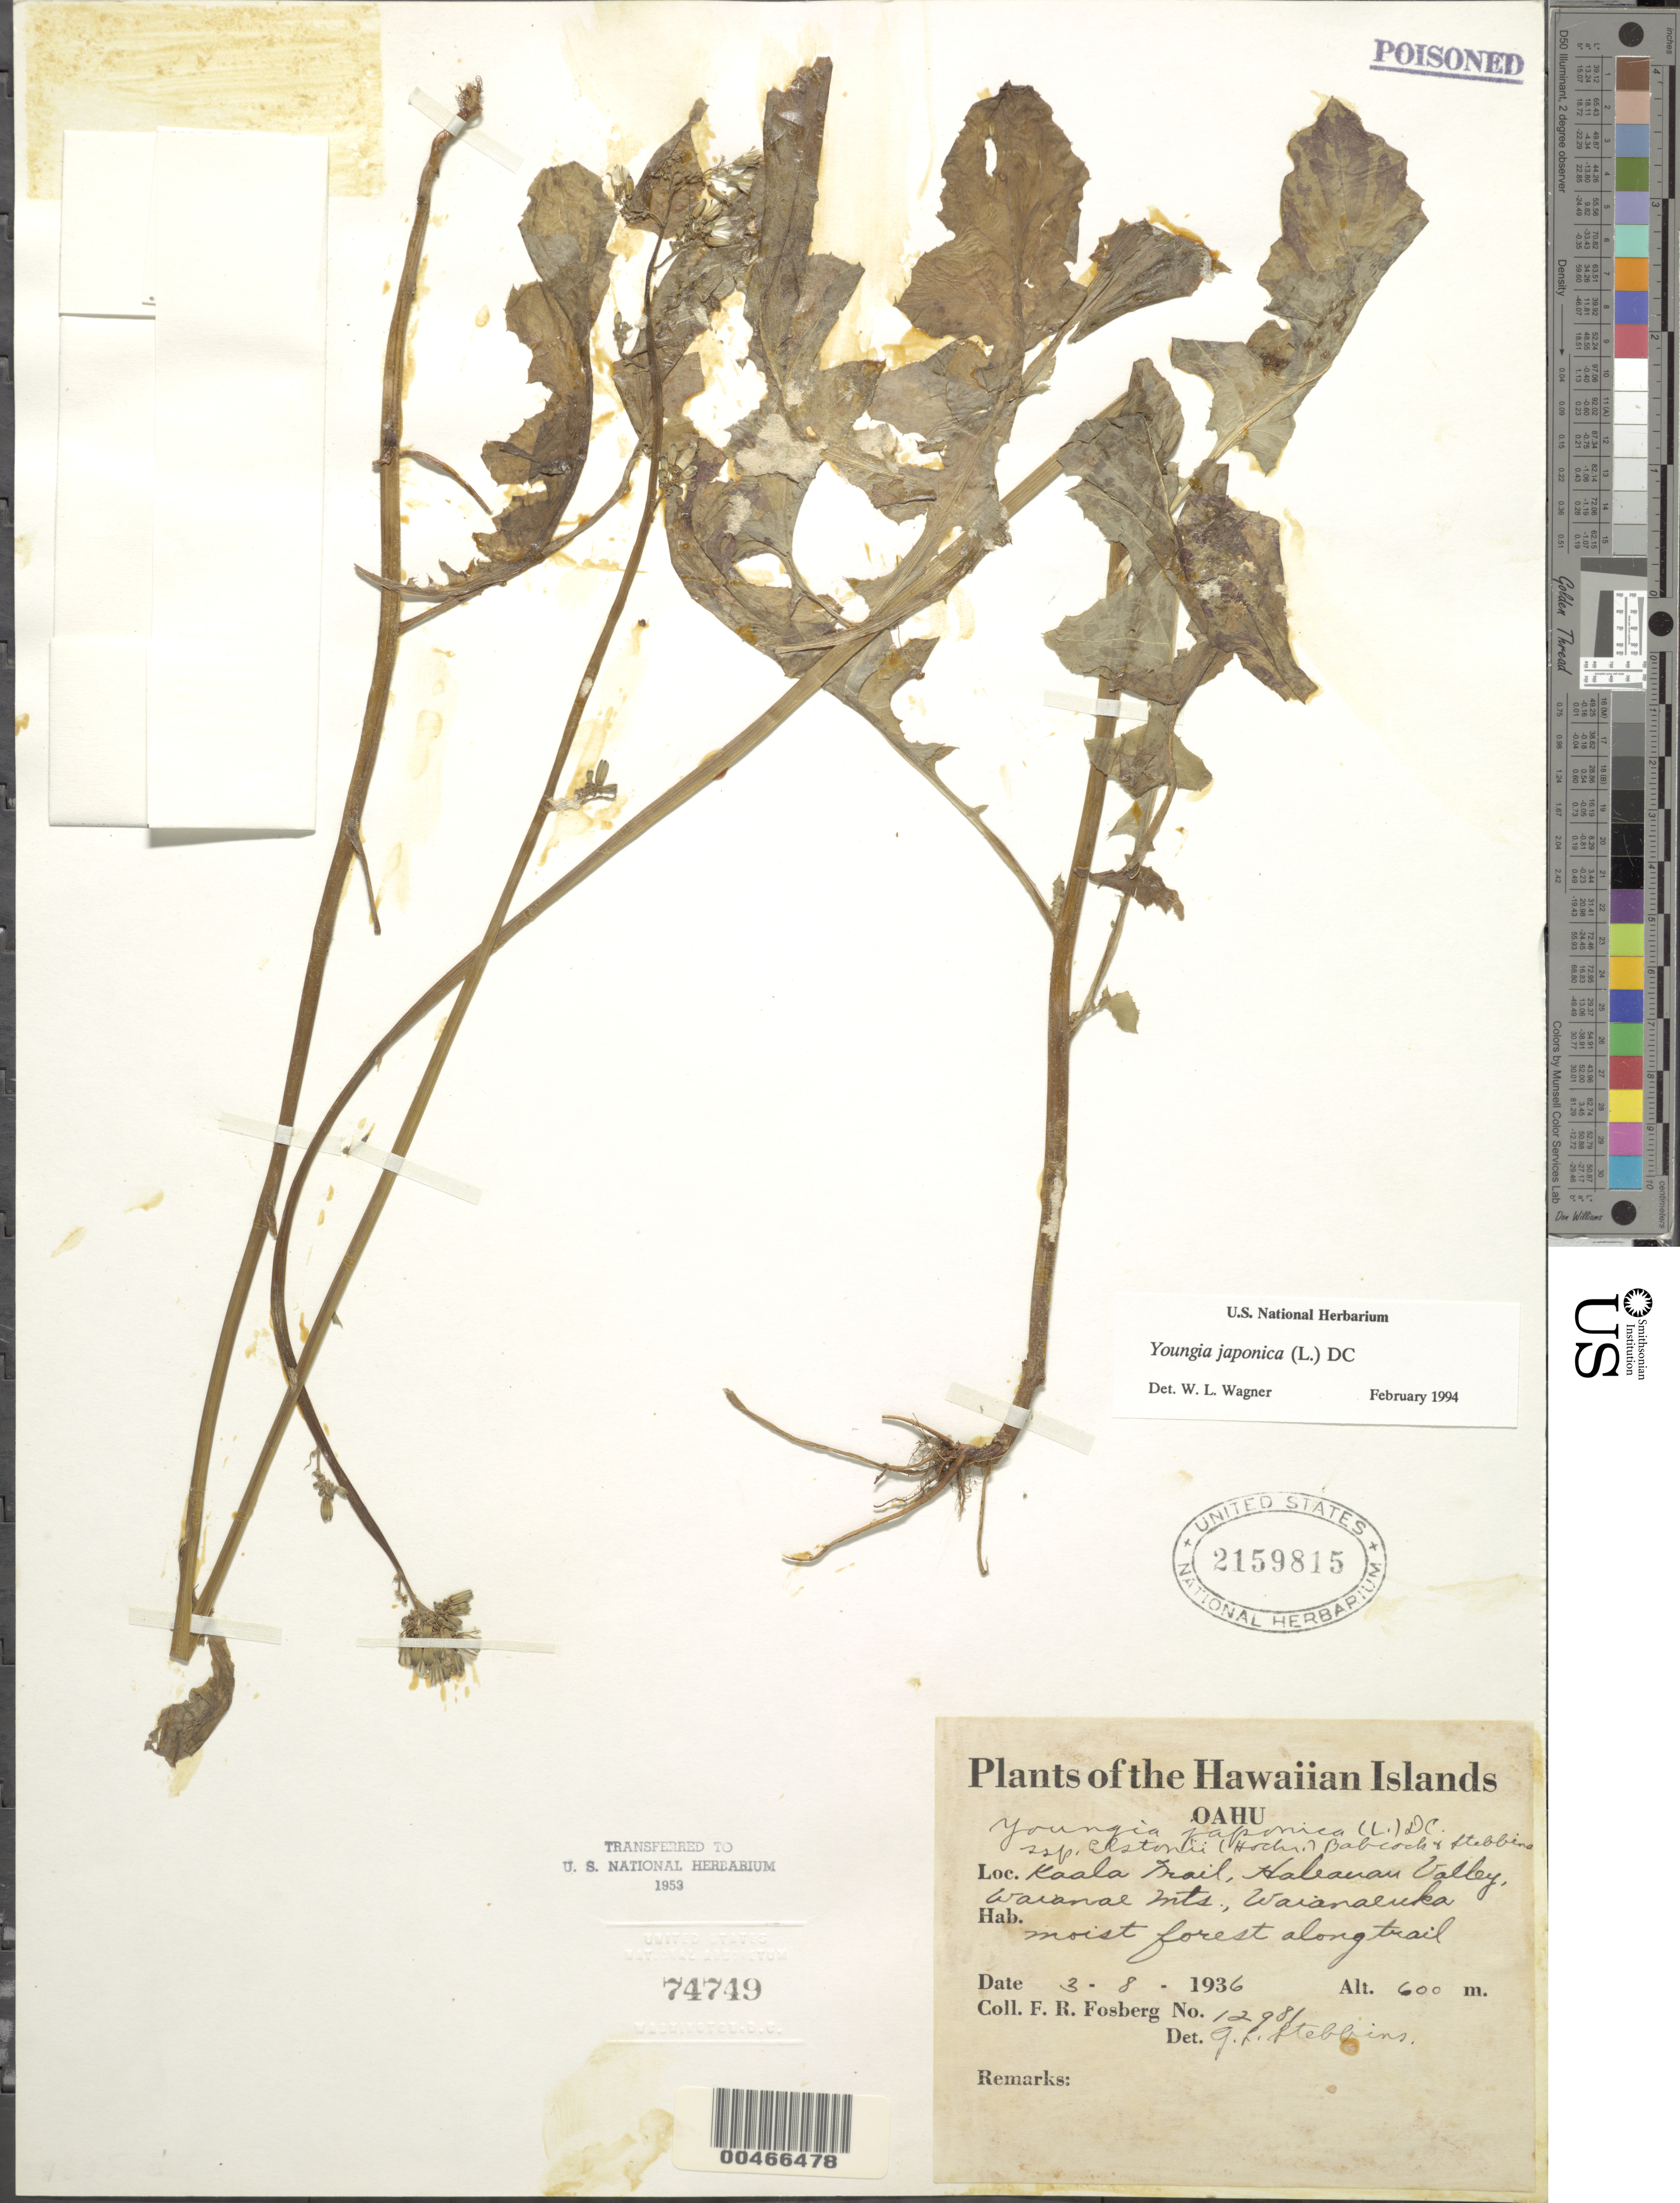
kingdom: Plantae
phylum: Tracheophyta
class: Magnoliopsida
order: Asterales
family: Asteraceae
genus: Youngia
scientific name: Youngia japonica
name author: (L.) DC.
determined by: Wagner, W. L., (BOT), Smithsonian Institution - National Museum of Natural History (UNITED STATES)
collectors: F. R. Fosberg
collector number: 12981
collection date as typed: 8 Mar 1936 or 3 Aug 1936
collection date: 1936-03-08 or 1936-08-03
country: United States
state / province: Hawaii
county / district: Honolulu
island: Oahu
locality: Kaala Trail, Haliauau Valley, Waianae Mts., Waianaeuka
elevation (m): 600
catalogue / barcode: US 2159815